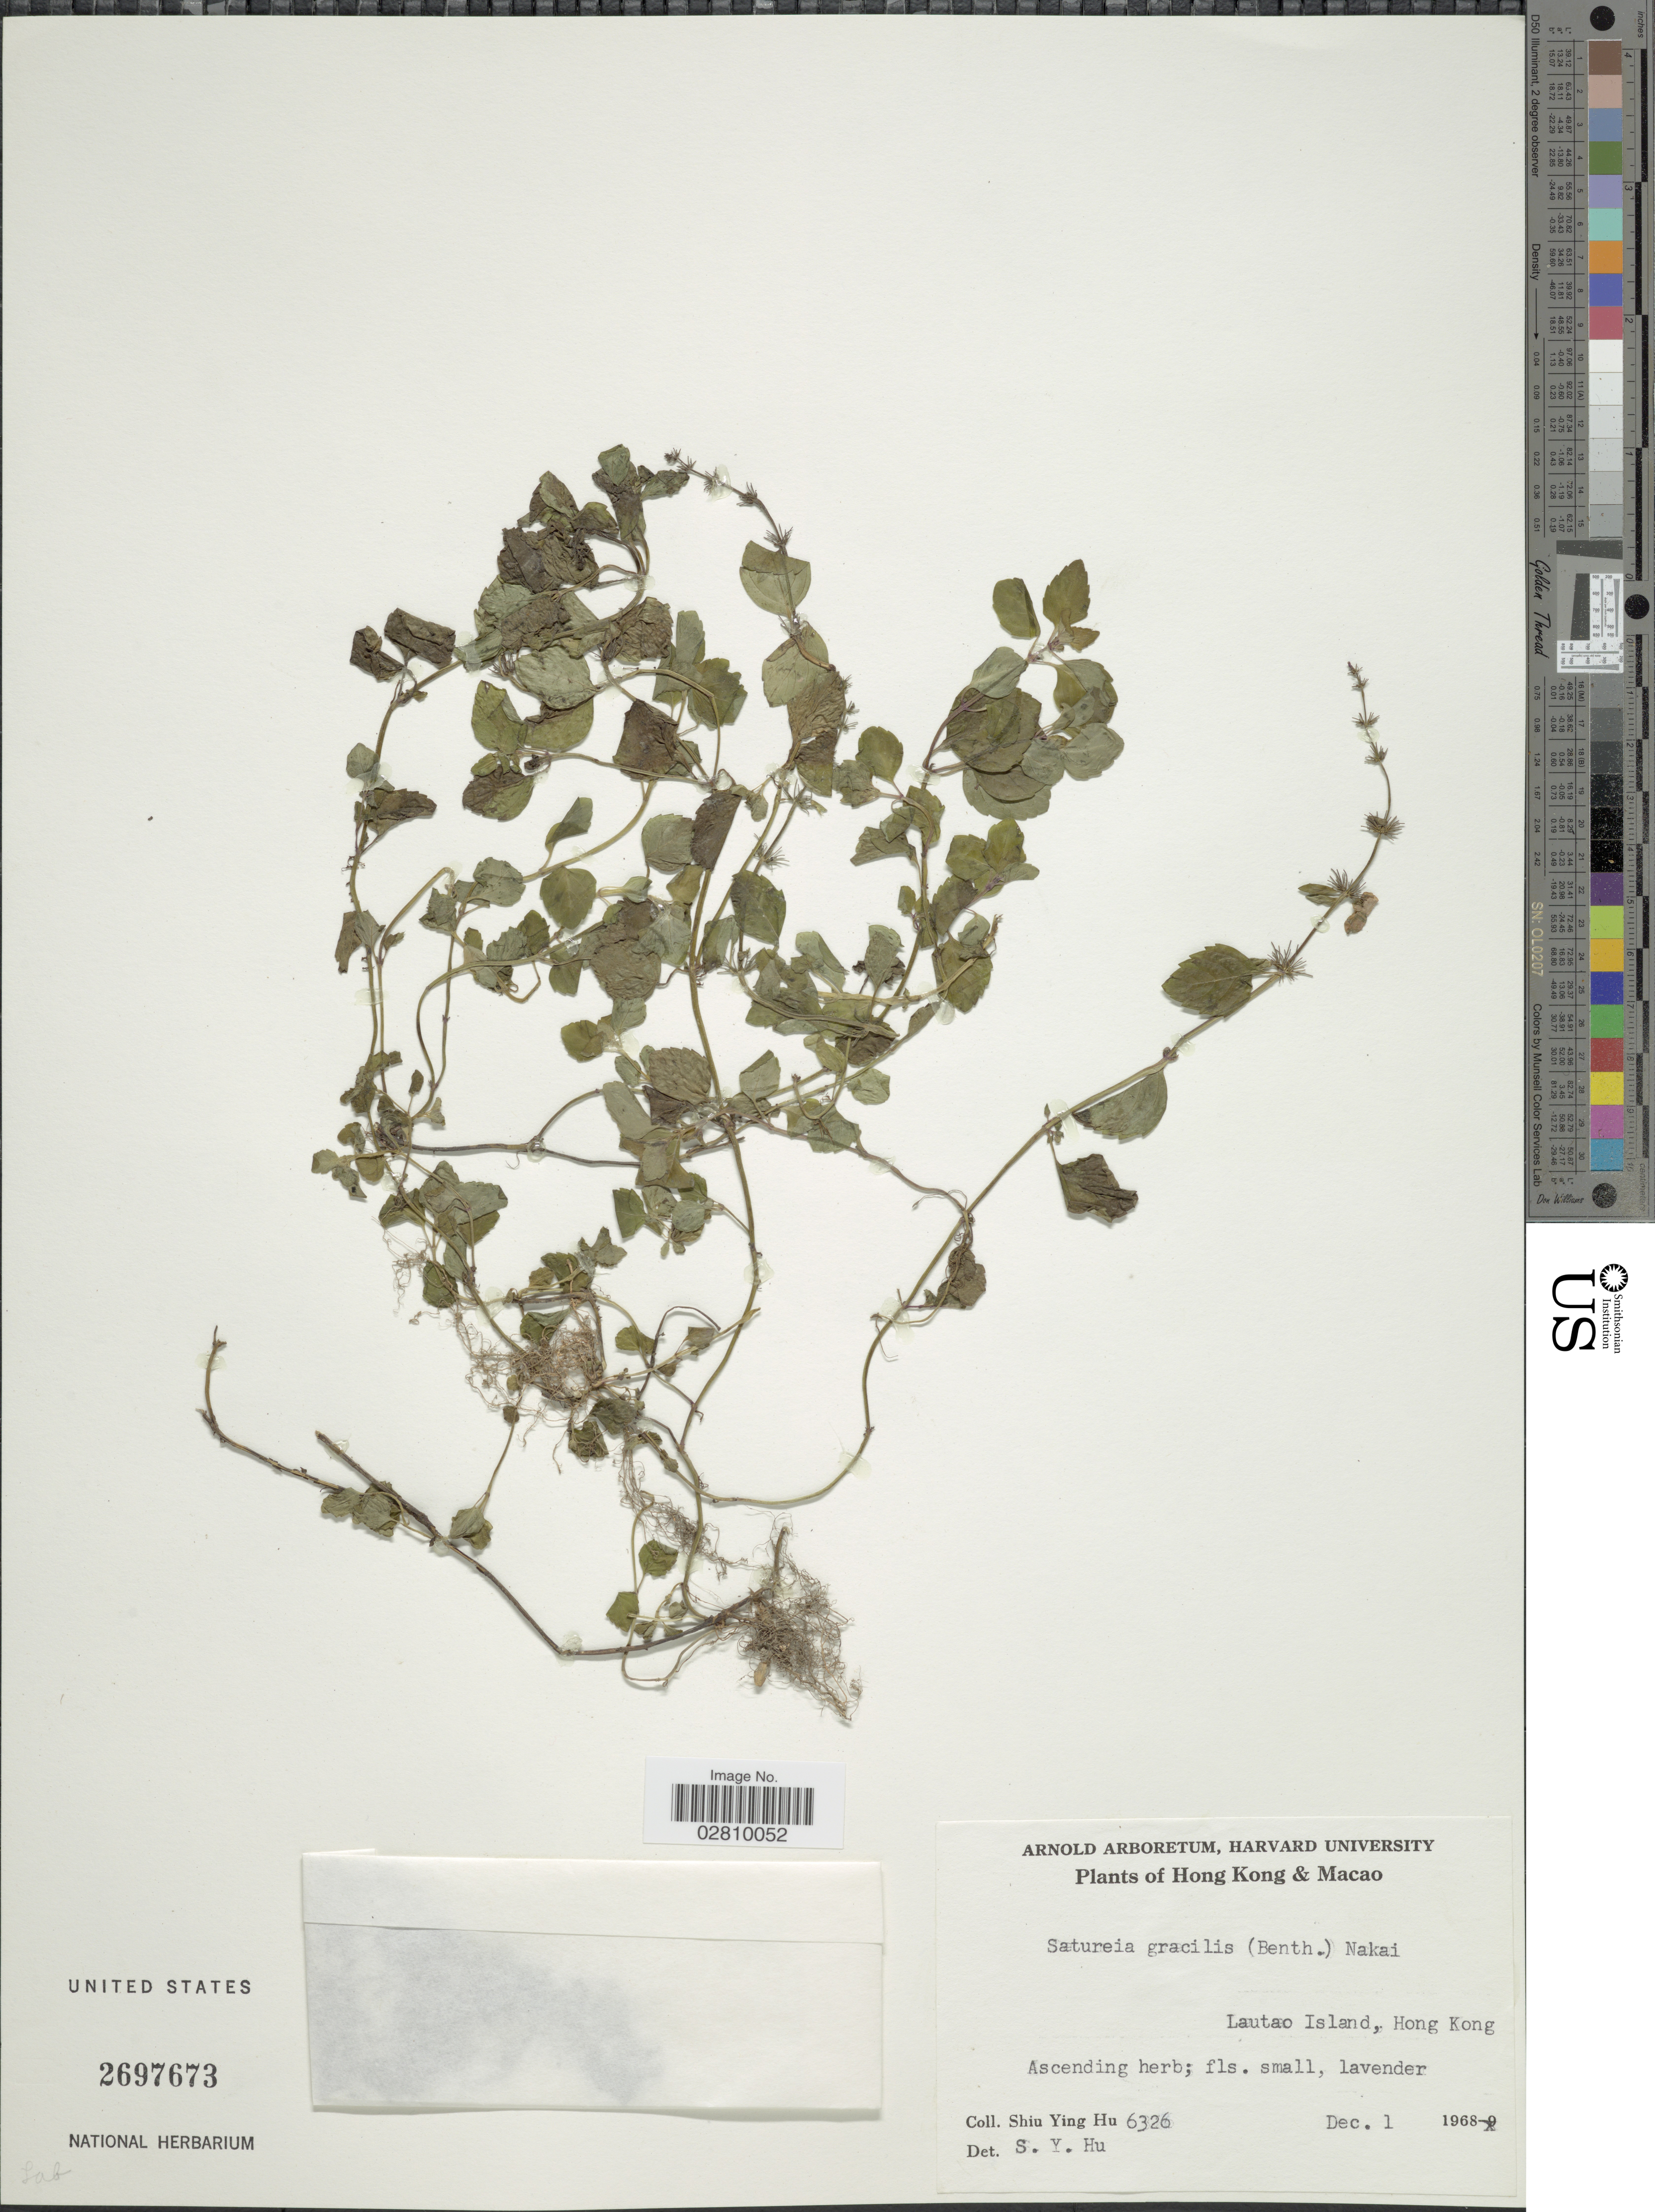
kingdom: Plantae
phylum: Tracheophyta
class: Magnoliopsida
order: Lamiales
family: Lamiaceae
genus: Calamintha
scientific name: Calamintha confinis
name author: Hance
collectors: S. Y. Hu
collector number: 6326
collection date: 1968-12-01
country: China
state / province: Hong Kong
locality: Lautao Island.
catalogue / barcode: US 2697673